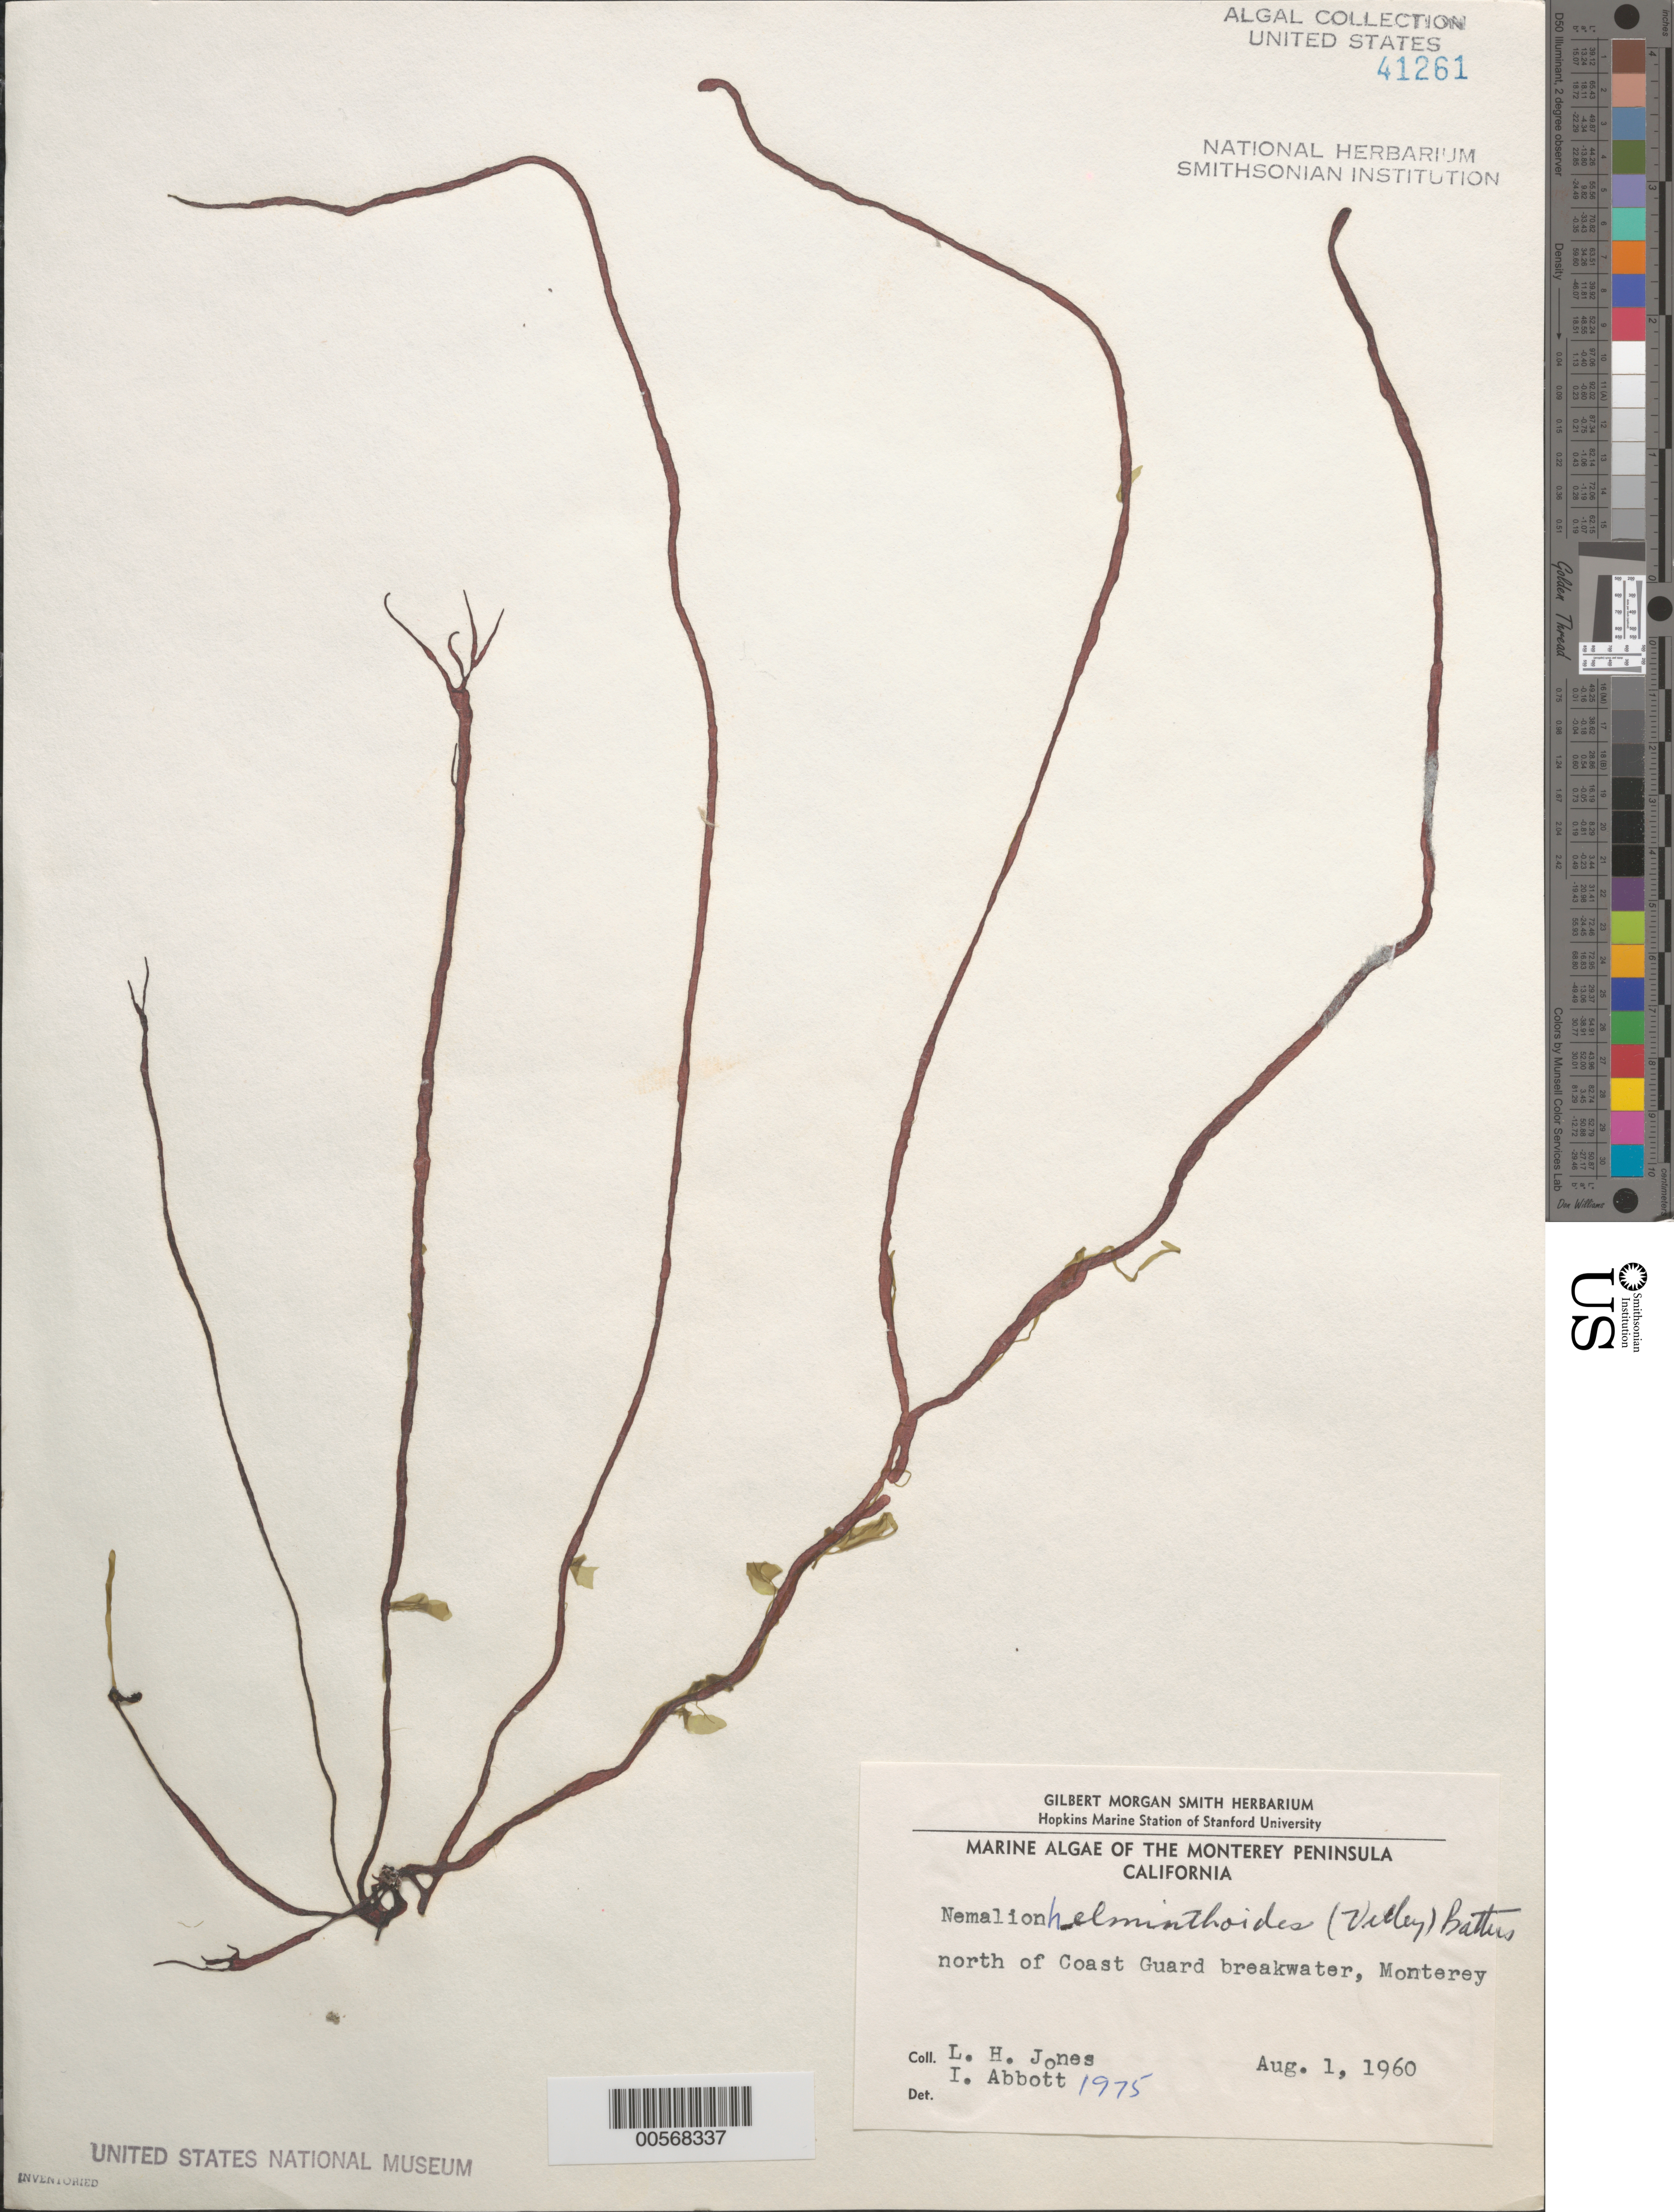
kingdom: Plantae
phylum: Rhodophyta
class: Florideophyceae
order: Nemaliales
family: Nemaliaceae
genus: Nemalion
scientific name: Nemalion multifidum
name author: (Lyngb.) Chauvin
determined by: Algae name updating Project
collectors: L. H. Jones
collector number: IAA 1975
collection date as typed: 01 Aug 1960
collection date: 1960-08-01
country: United States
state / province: California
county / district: Monterey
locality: Monterey, north of Coast Guard breakwater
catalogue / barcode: US 41261